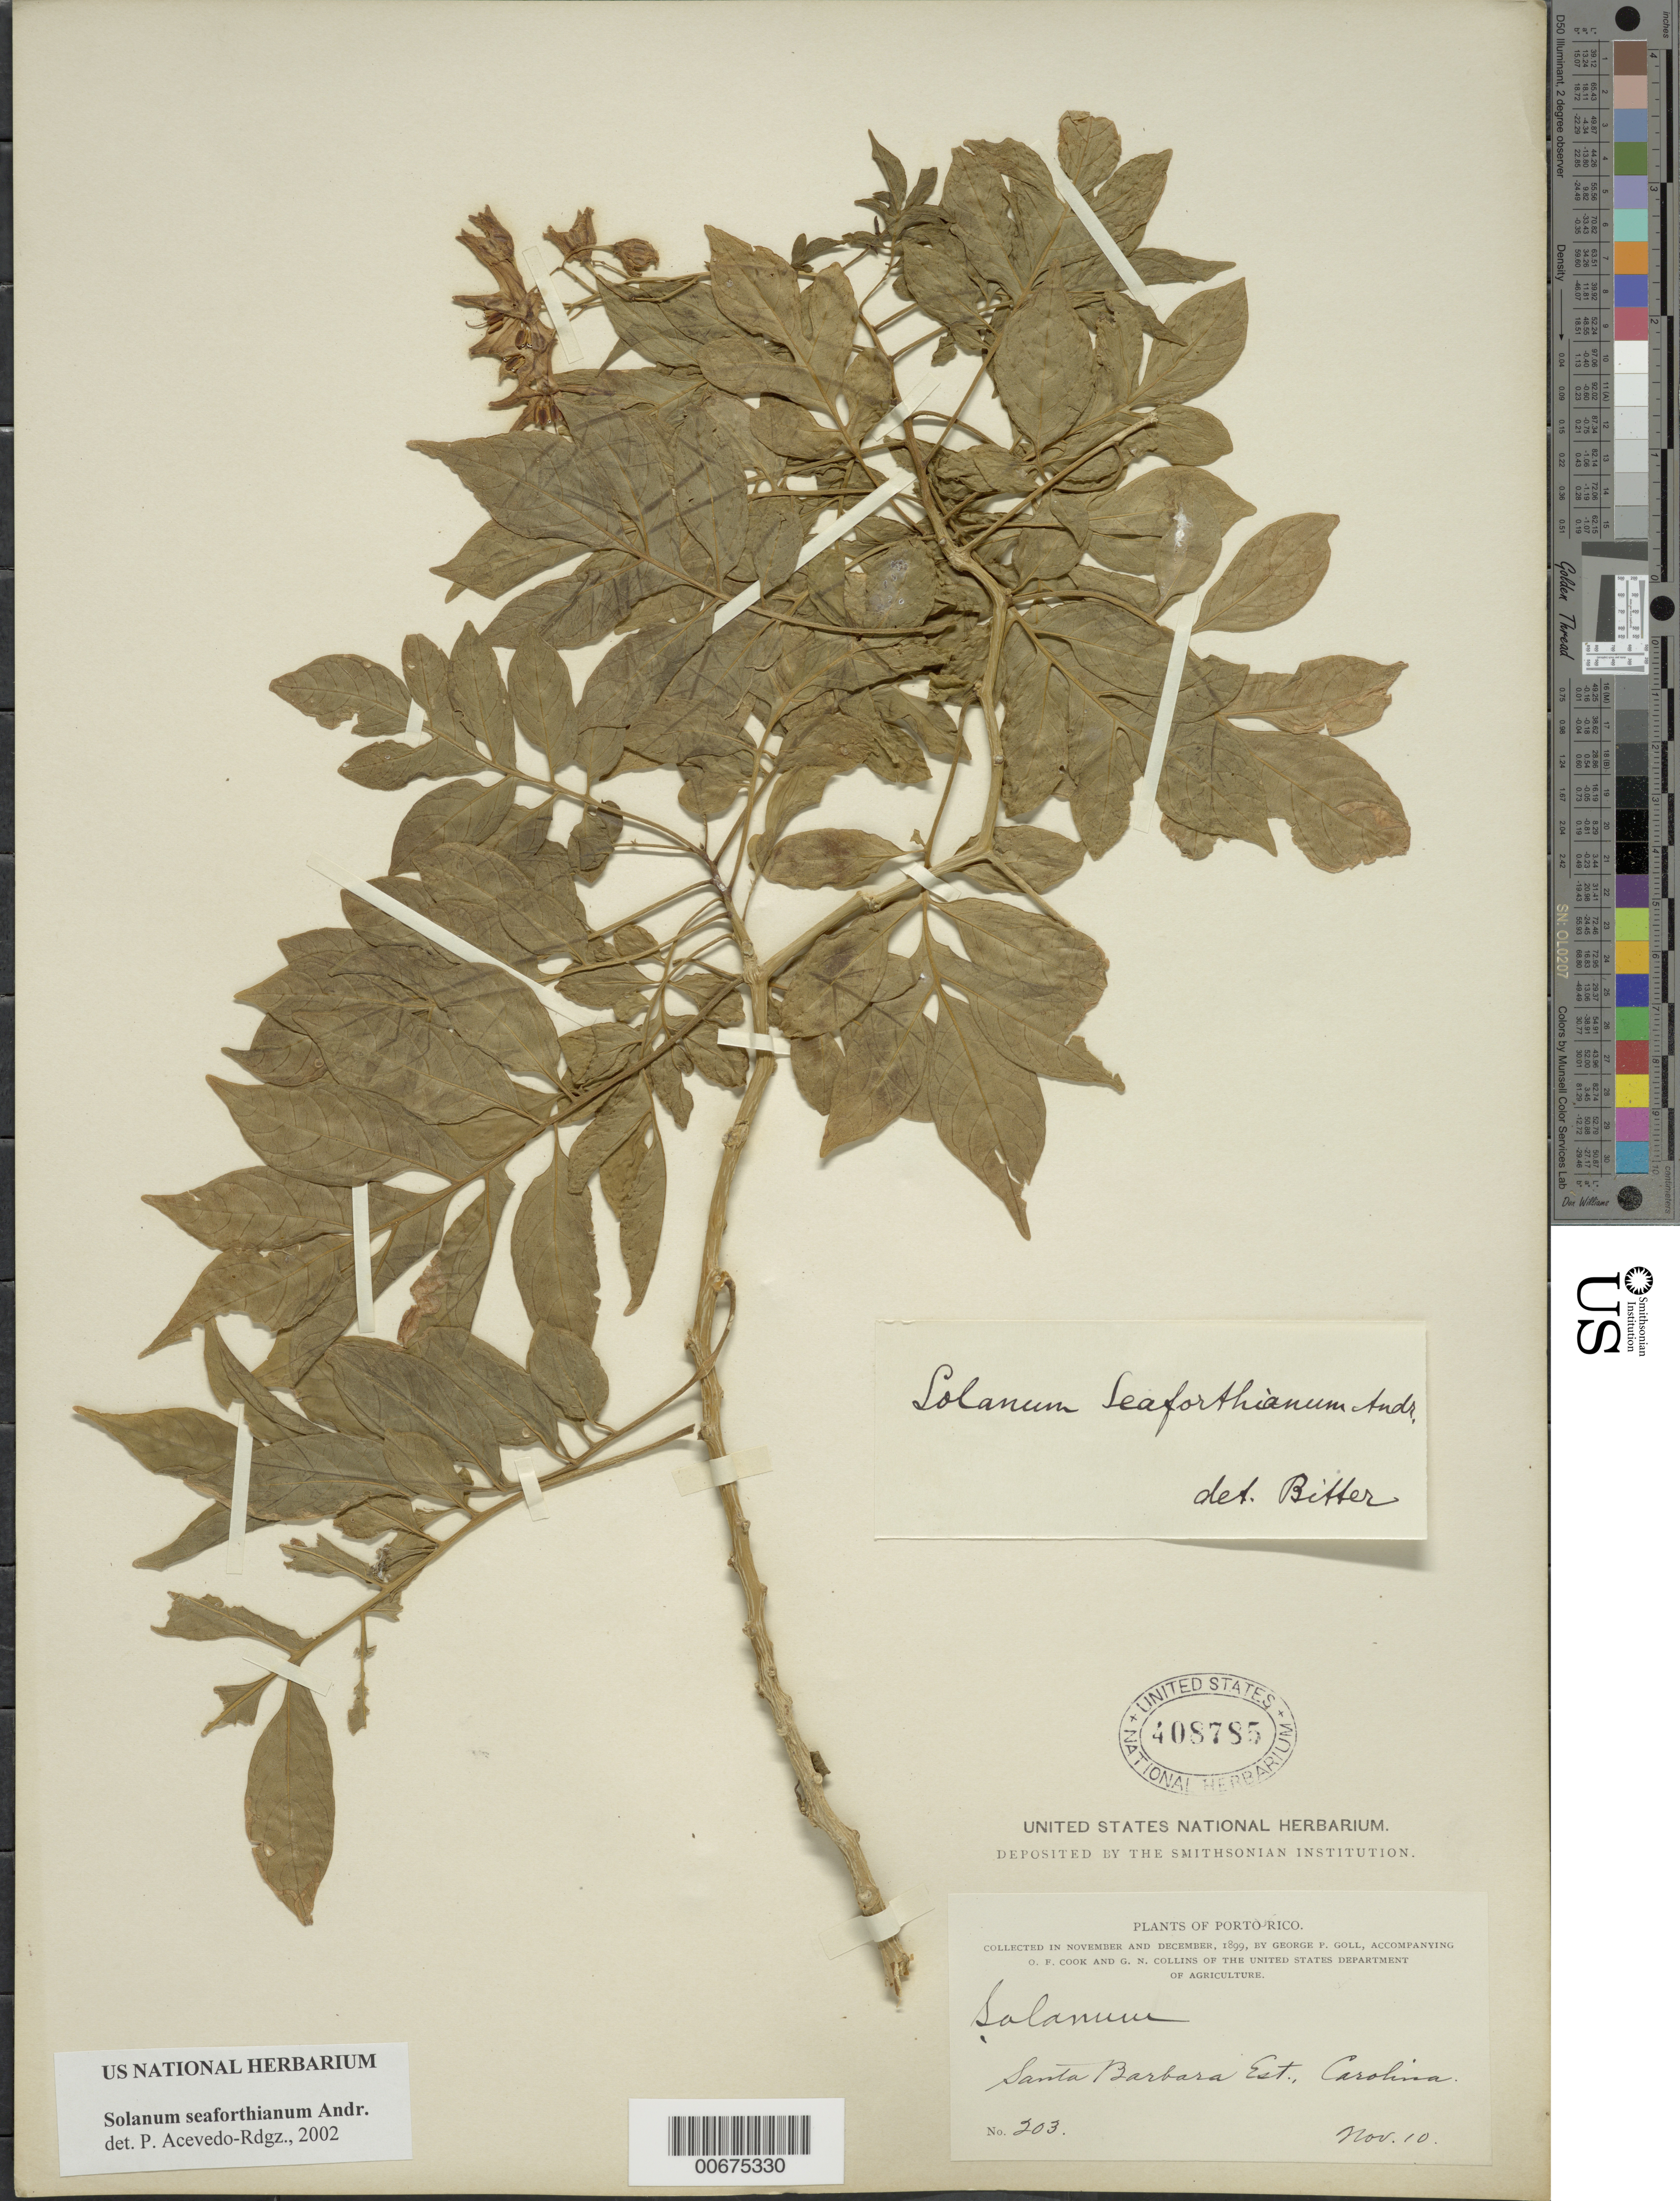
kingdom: Plantae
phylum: Tracheophyta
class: Magnoliopsida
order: Solanales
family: Solanaceae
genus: Solanum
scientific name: Solanum seaforthianum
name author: Andrews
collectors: G. P. Goll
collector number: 203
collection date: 1899-11-10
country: Puerto Rico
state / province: Carolina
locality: Santa Barbara, Est. Carolina.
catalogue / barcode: US 408785